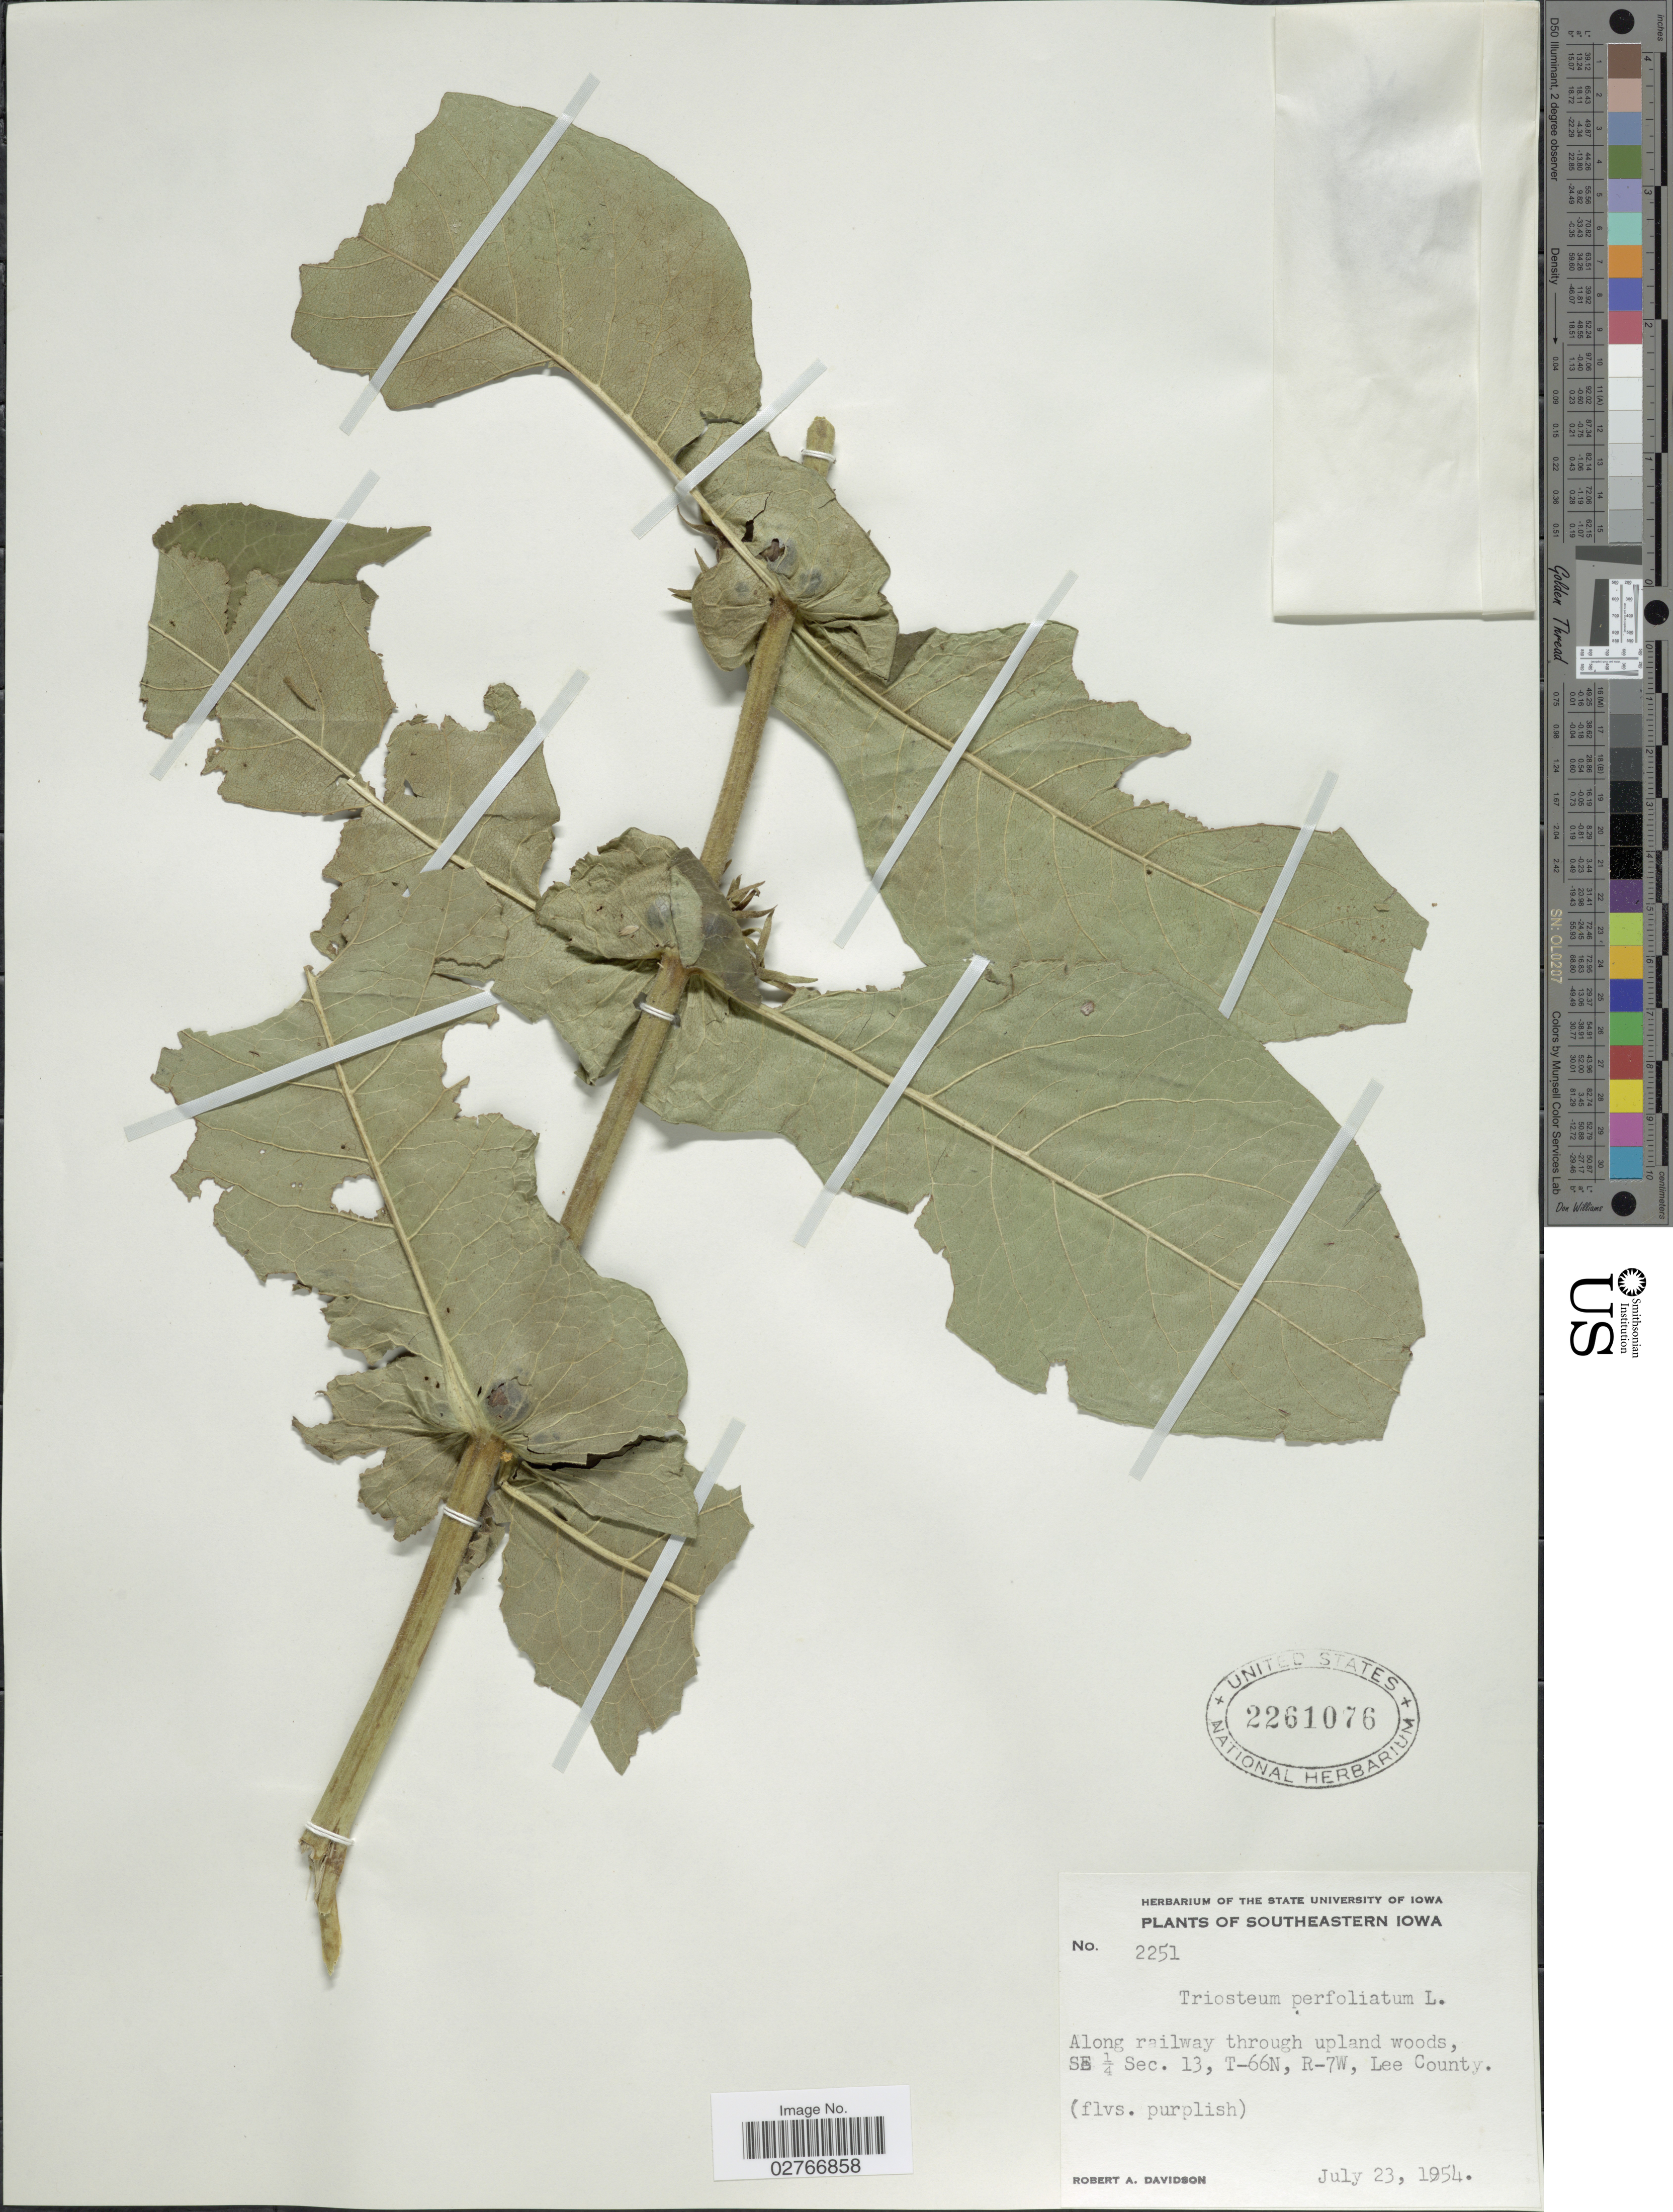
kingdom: Plantae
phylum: Tracheophyta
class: Magnoliopsida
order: Dipsacales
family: Caprifoliaceae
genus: Triosteum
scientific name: Triosteum perfoliatum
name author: L.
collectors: R. A. Davidson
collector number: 2251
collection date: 1954-07-23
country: United States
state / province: Iowa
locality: Southeastern Iowa. Along railway through upland woods, SE ¼ Sec. 13, T-66N, R-7W, Lee County.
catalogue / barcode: US 2261076